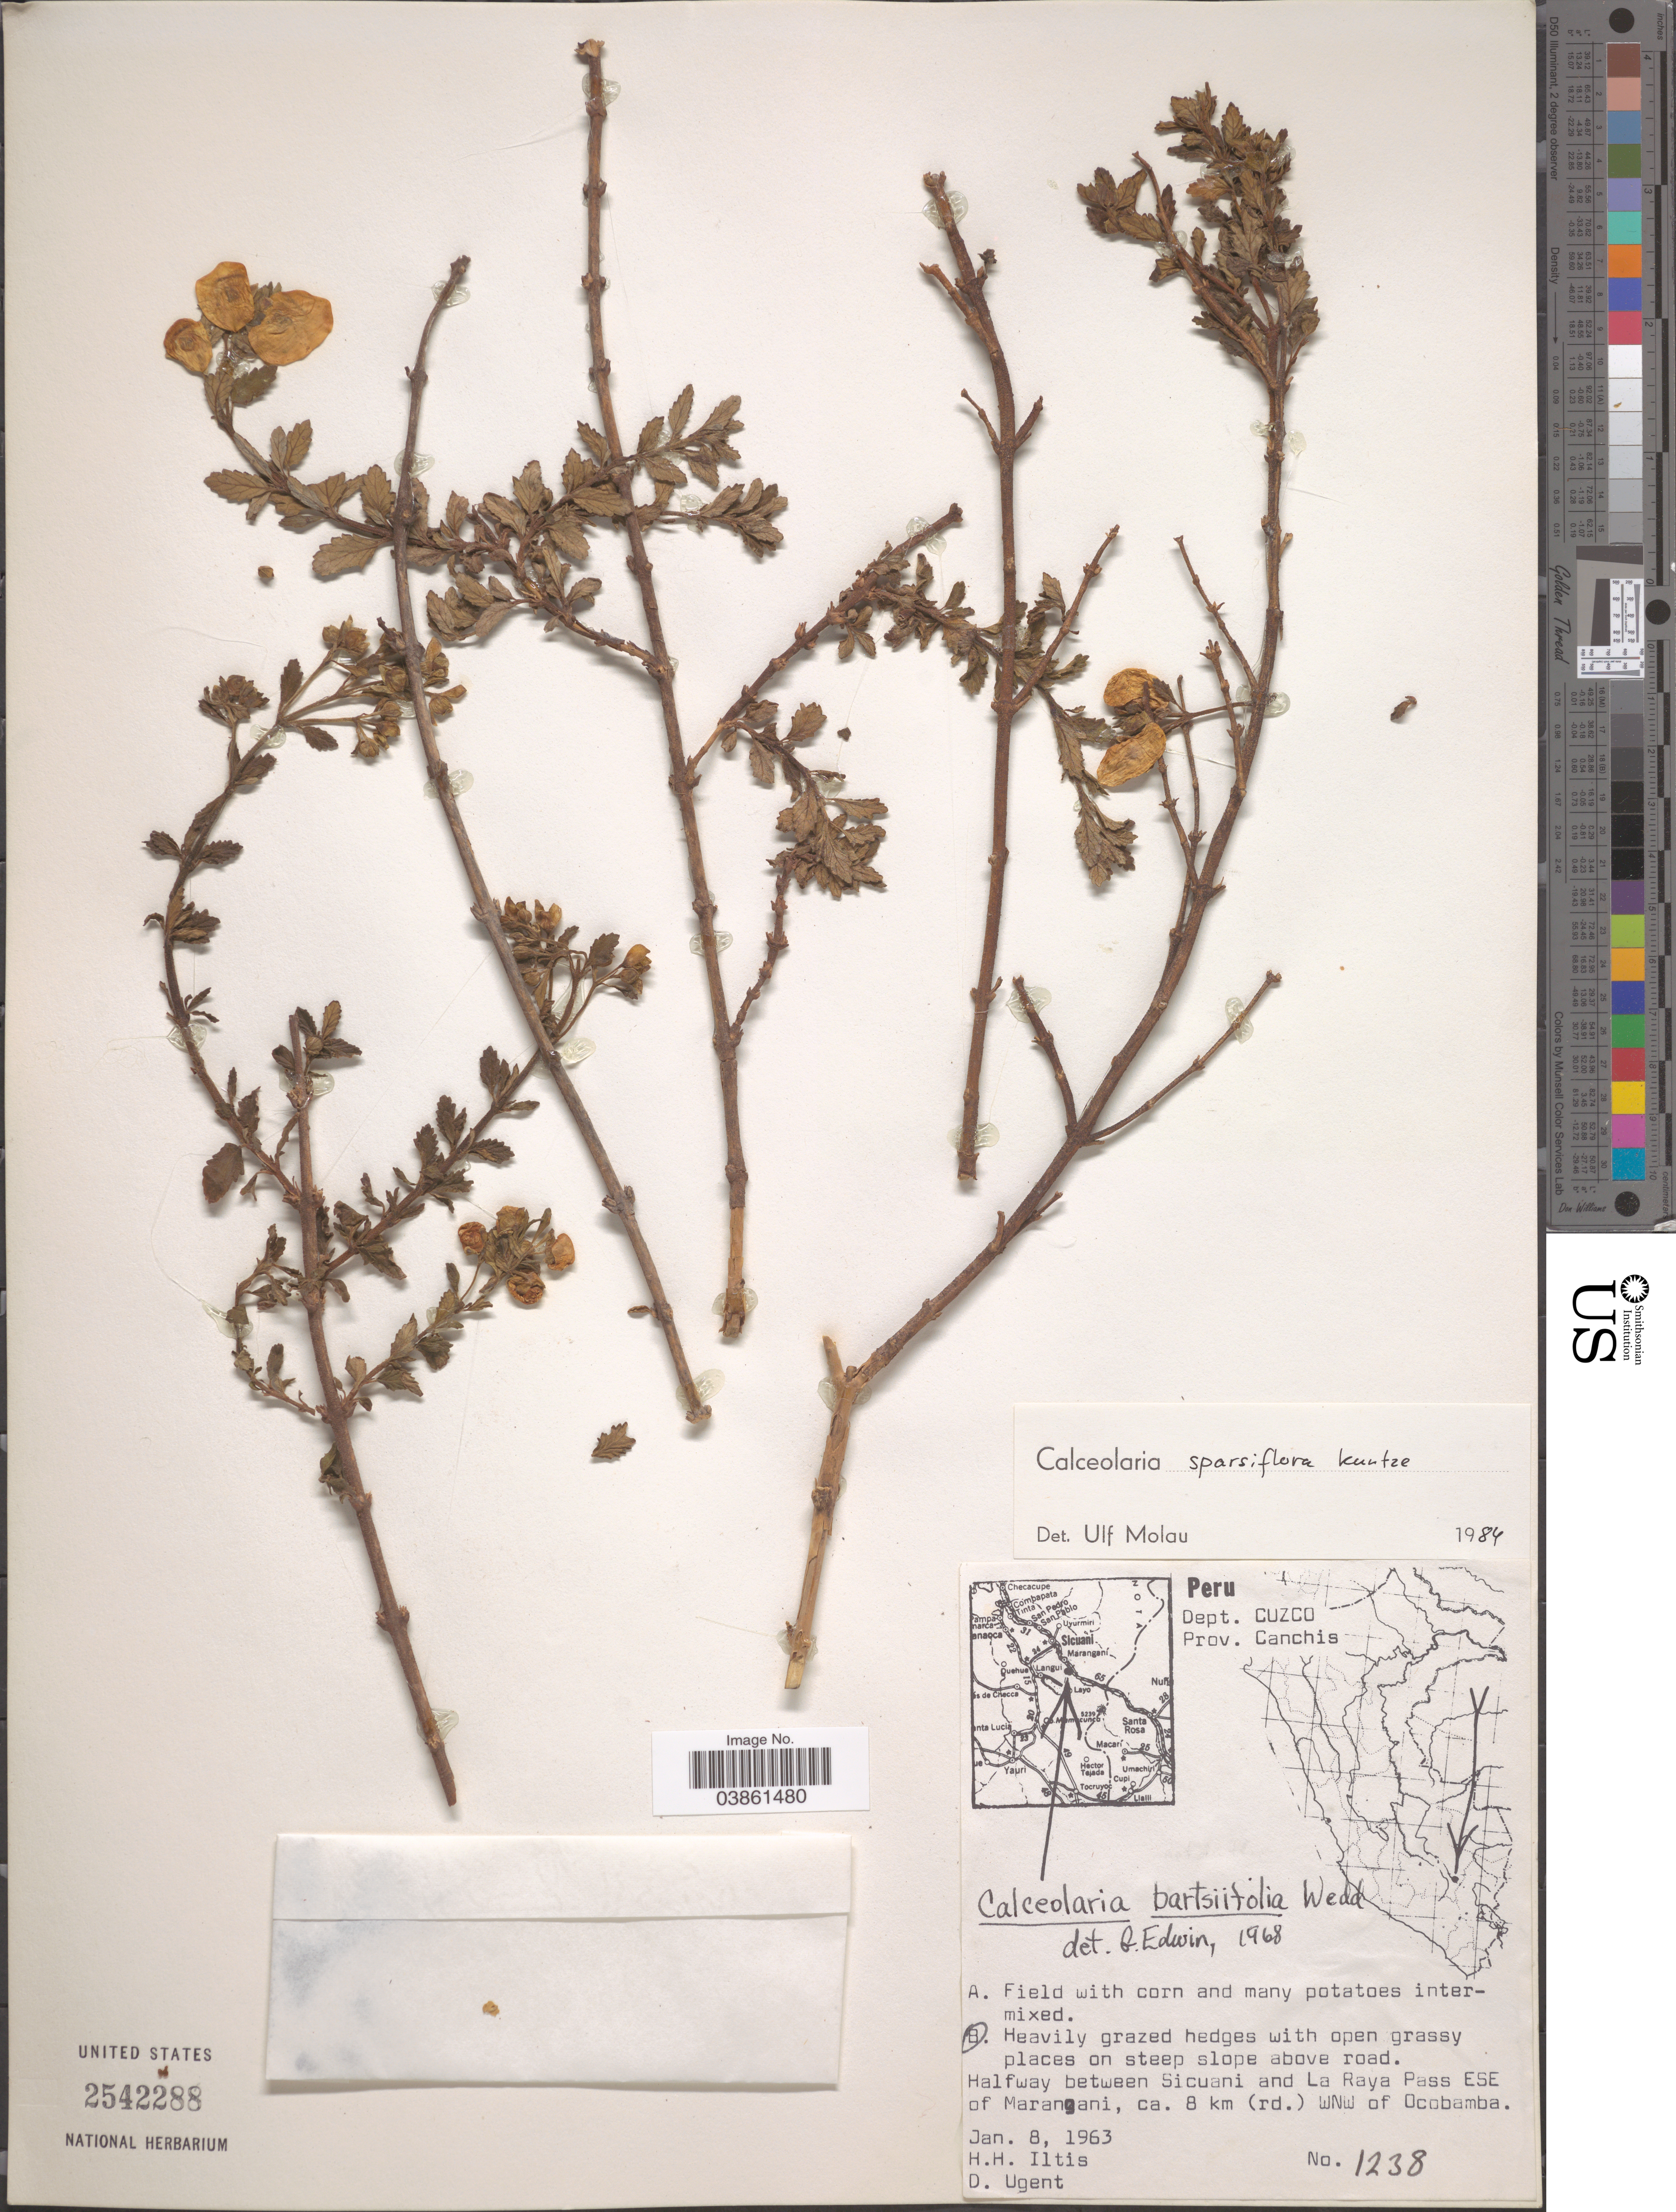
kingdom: Plantae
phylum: Tracheophyta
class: Magnoliopsida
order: Lamiales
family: Calceolariaceae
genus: Calceolaria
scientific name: Calceolaria sparsiflora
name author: Kuntze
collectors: H. H. Iltis & D. Ugent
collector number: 1238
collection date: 1963-01-08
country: Peru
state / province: Cusco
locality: Dept. Cuzco. Prov. Canchis. Halfway between Sicuani and La Raya Pass ESE of Marangani, ca. 8 km (rd.) WNW of Ocobamba.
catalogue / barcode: US 2542288